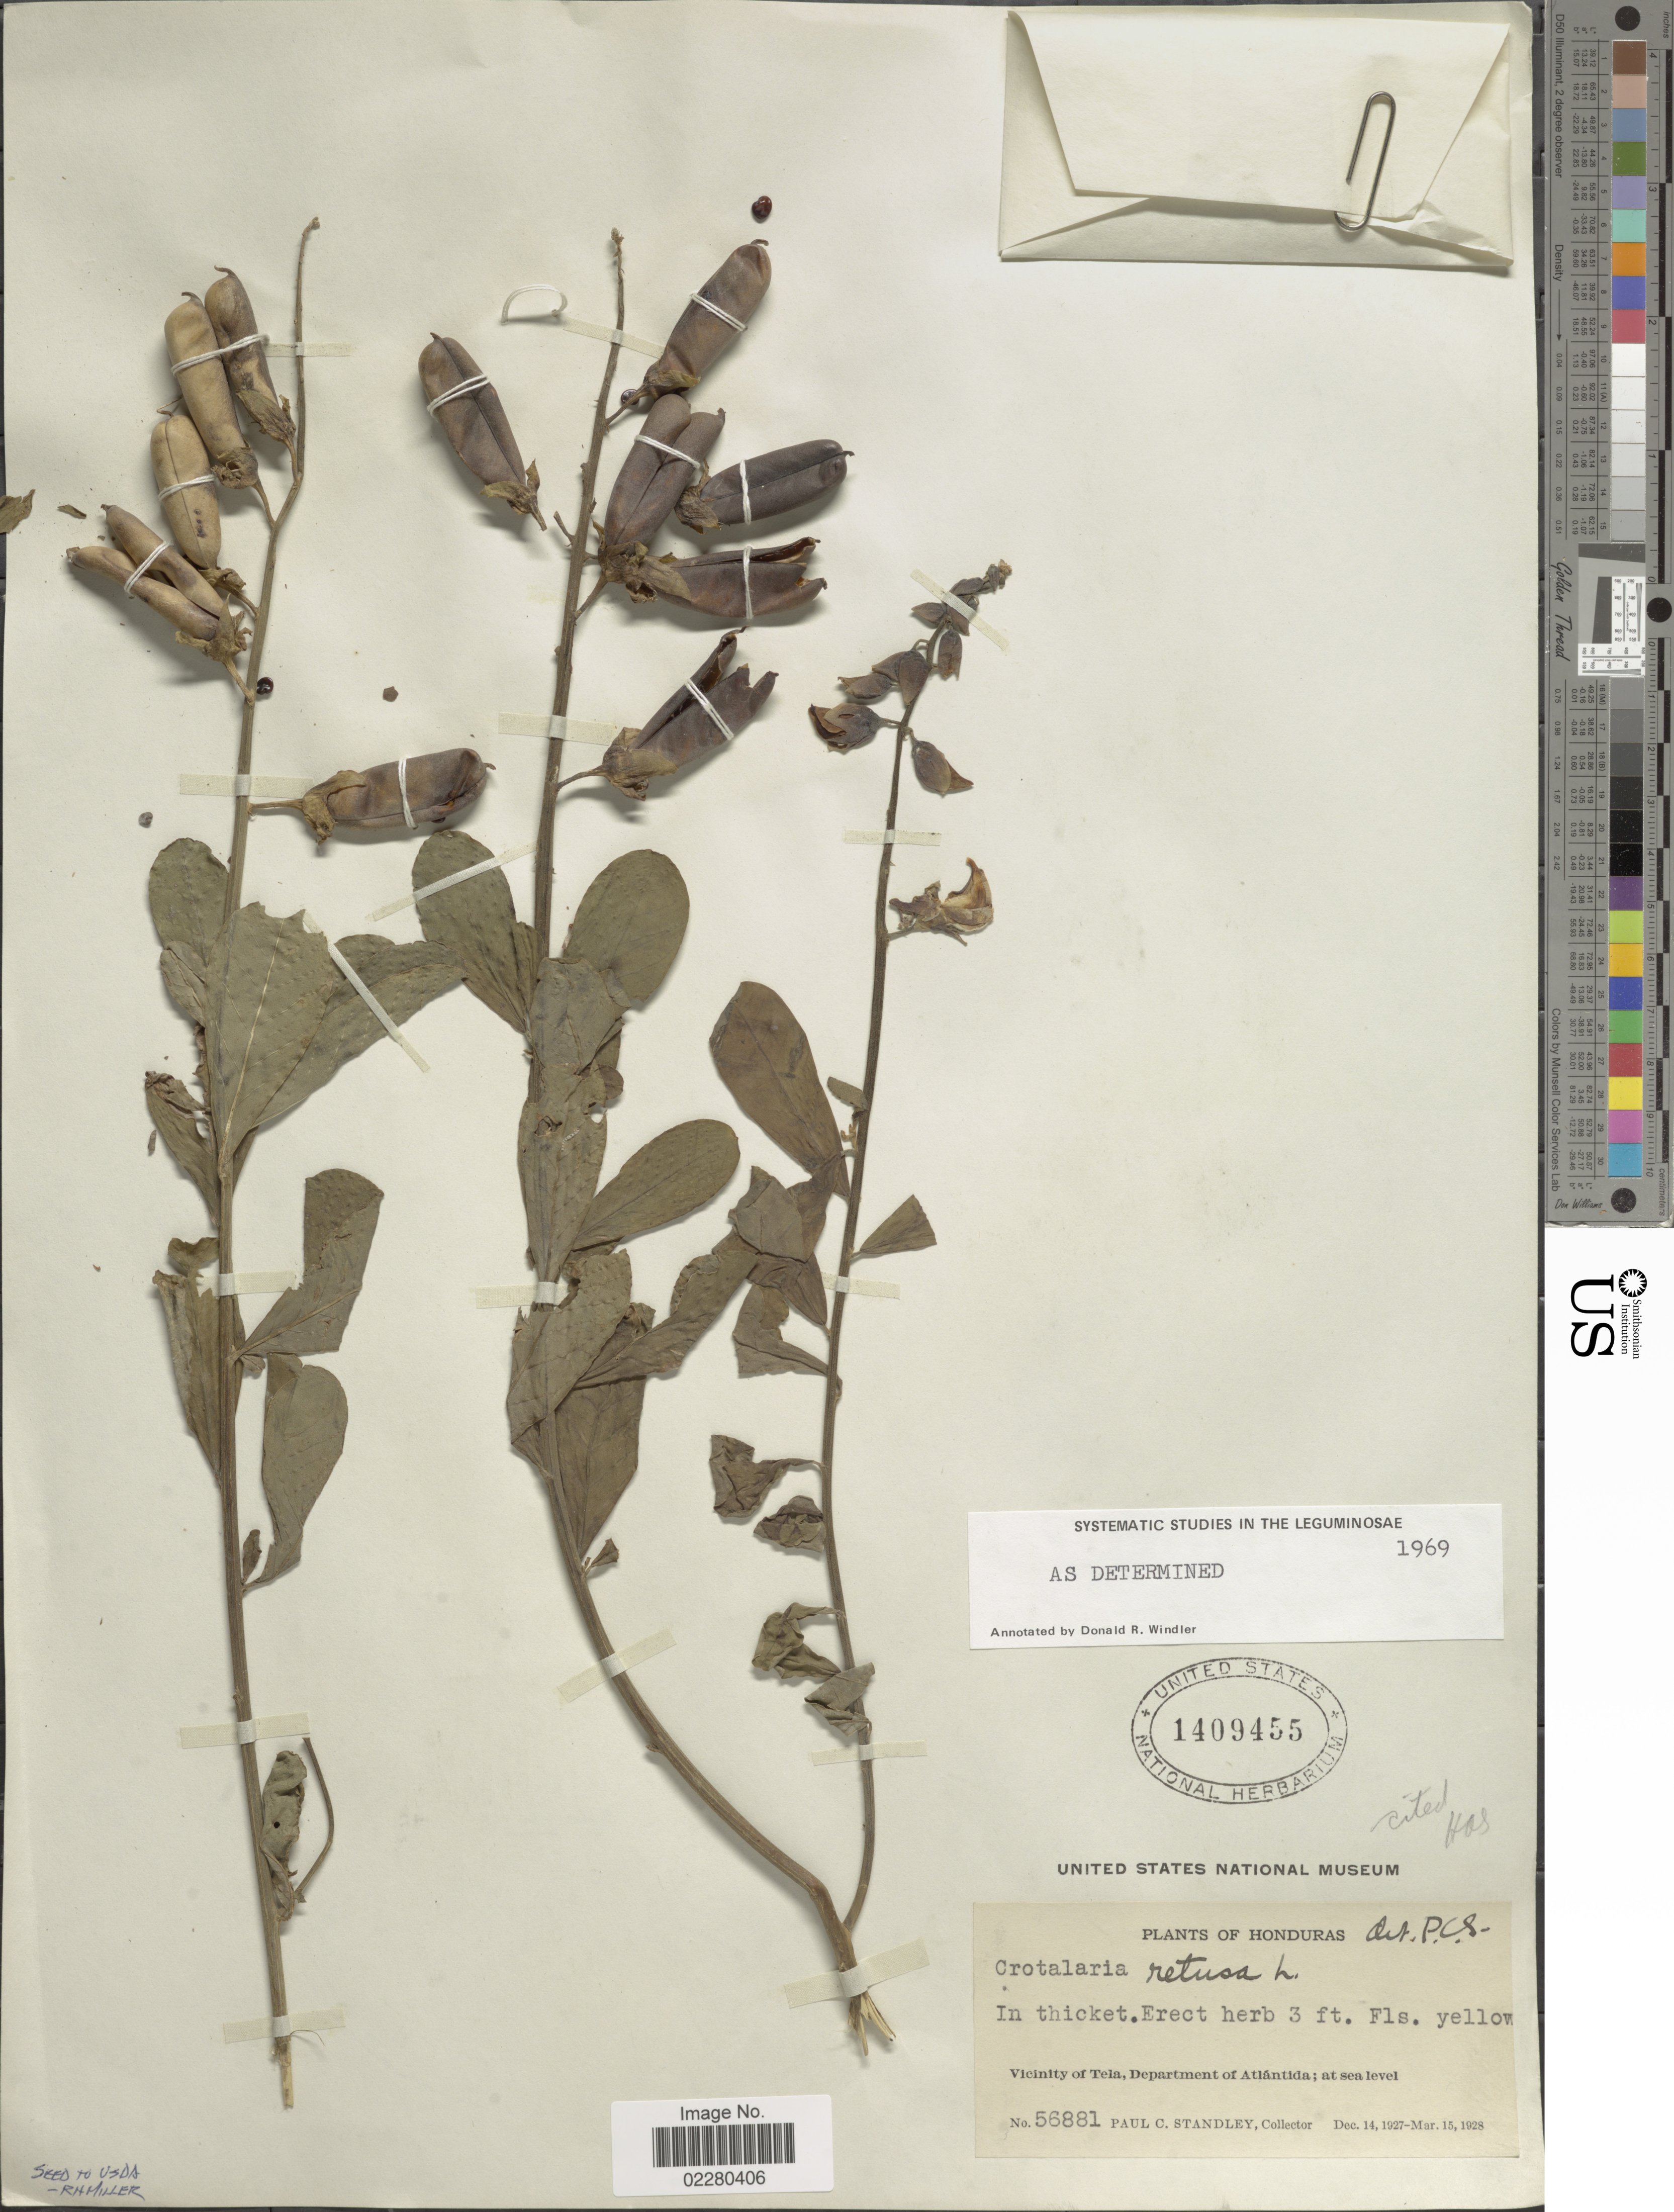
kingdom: Plantae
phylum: Tracheophyta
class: Magnoliopsida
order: Fabales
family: Fabaceae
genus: Crotalaria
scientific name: Crotalaria retusa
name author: L.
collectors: P. C. Standley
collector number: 56881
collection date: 1927-12-14/1928-03-15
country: Honduras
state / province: Atlántida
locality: Vicinity of Tela, Department of Atlántida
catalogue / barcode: US 1409455